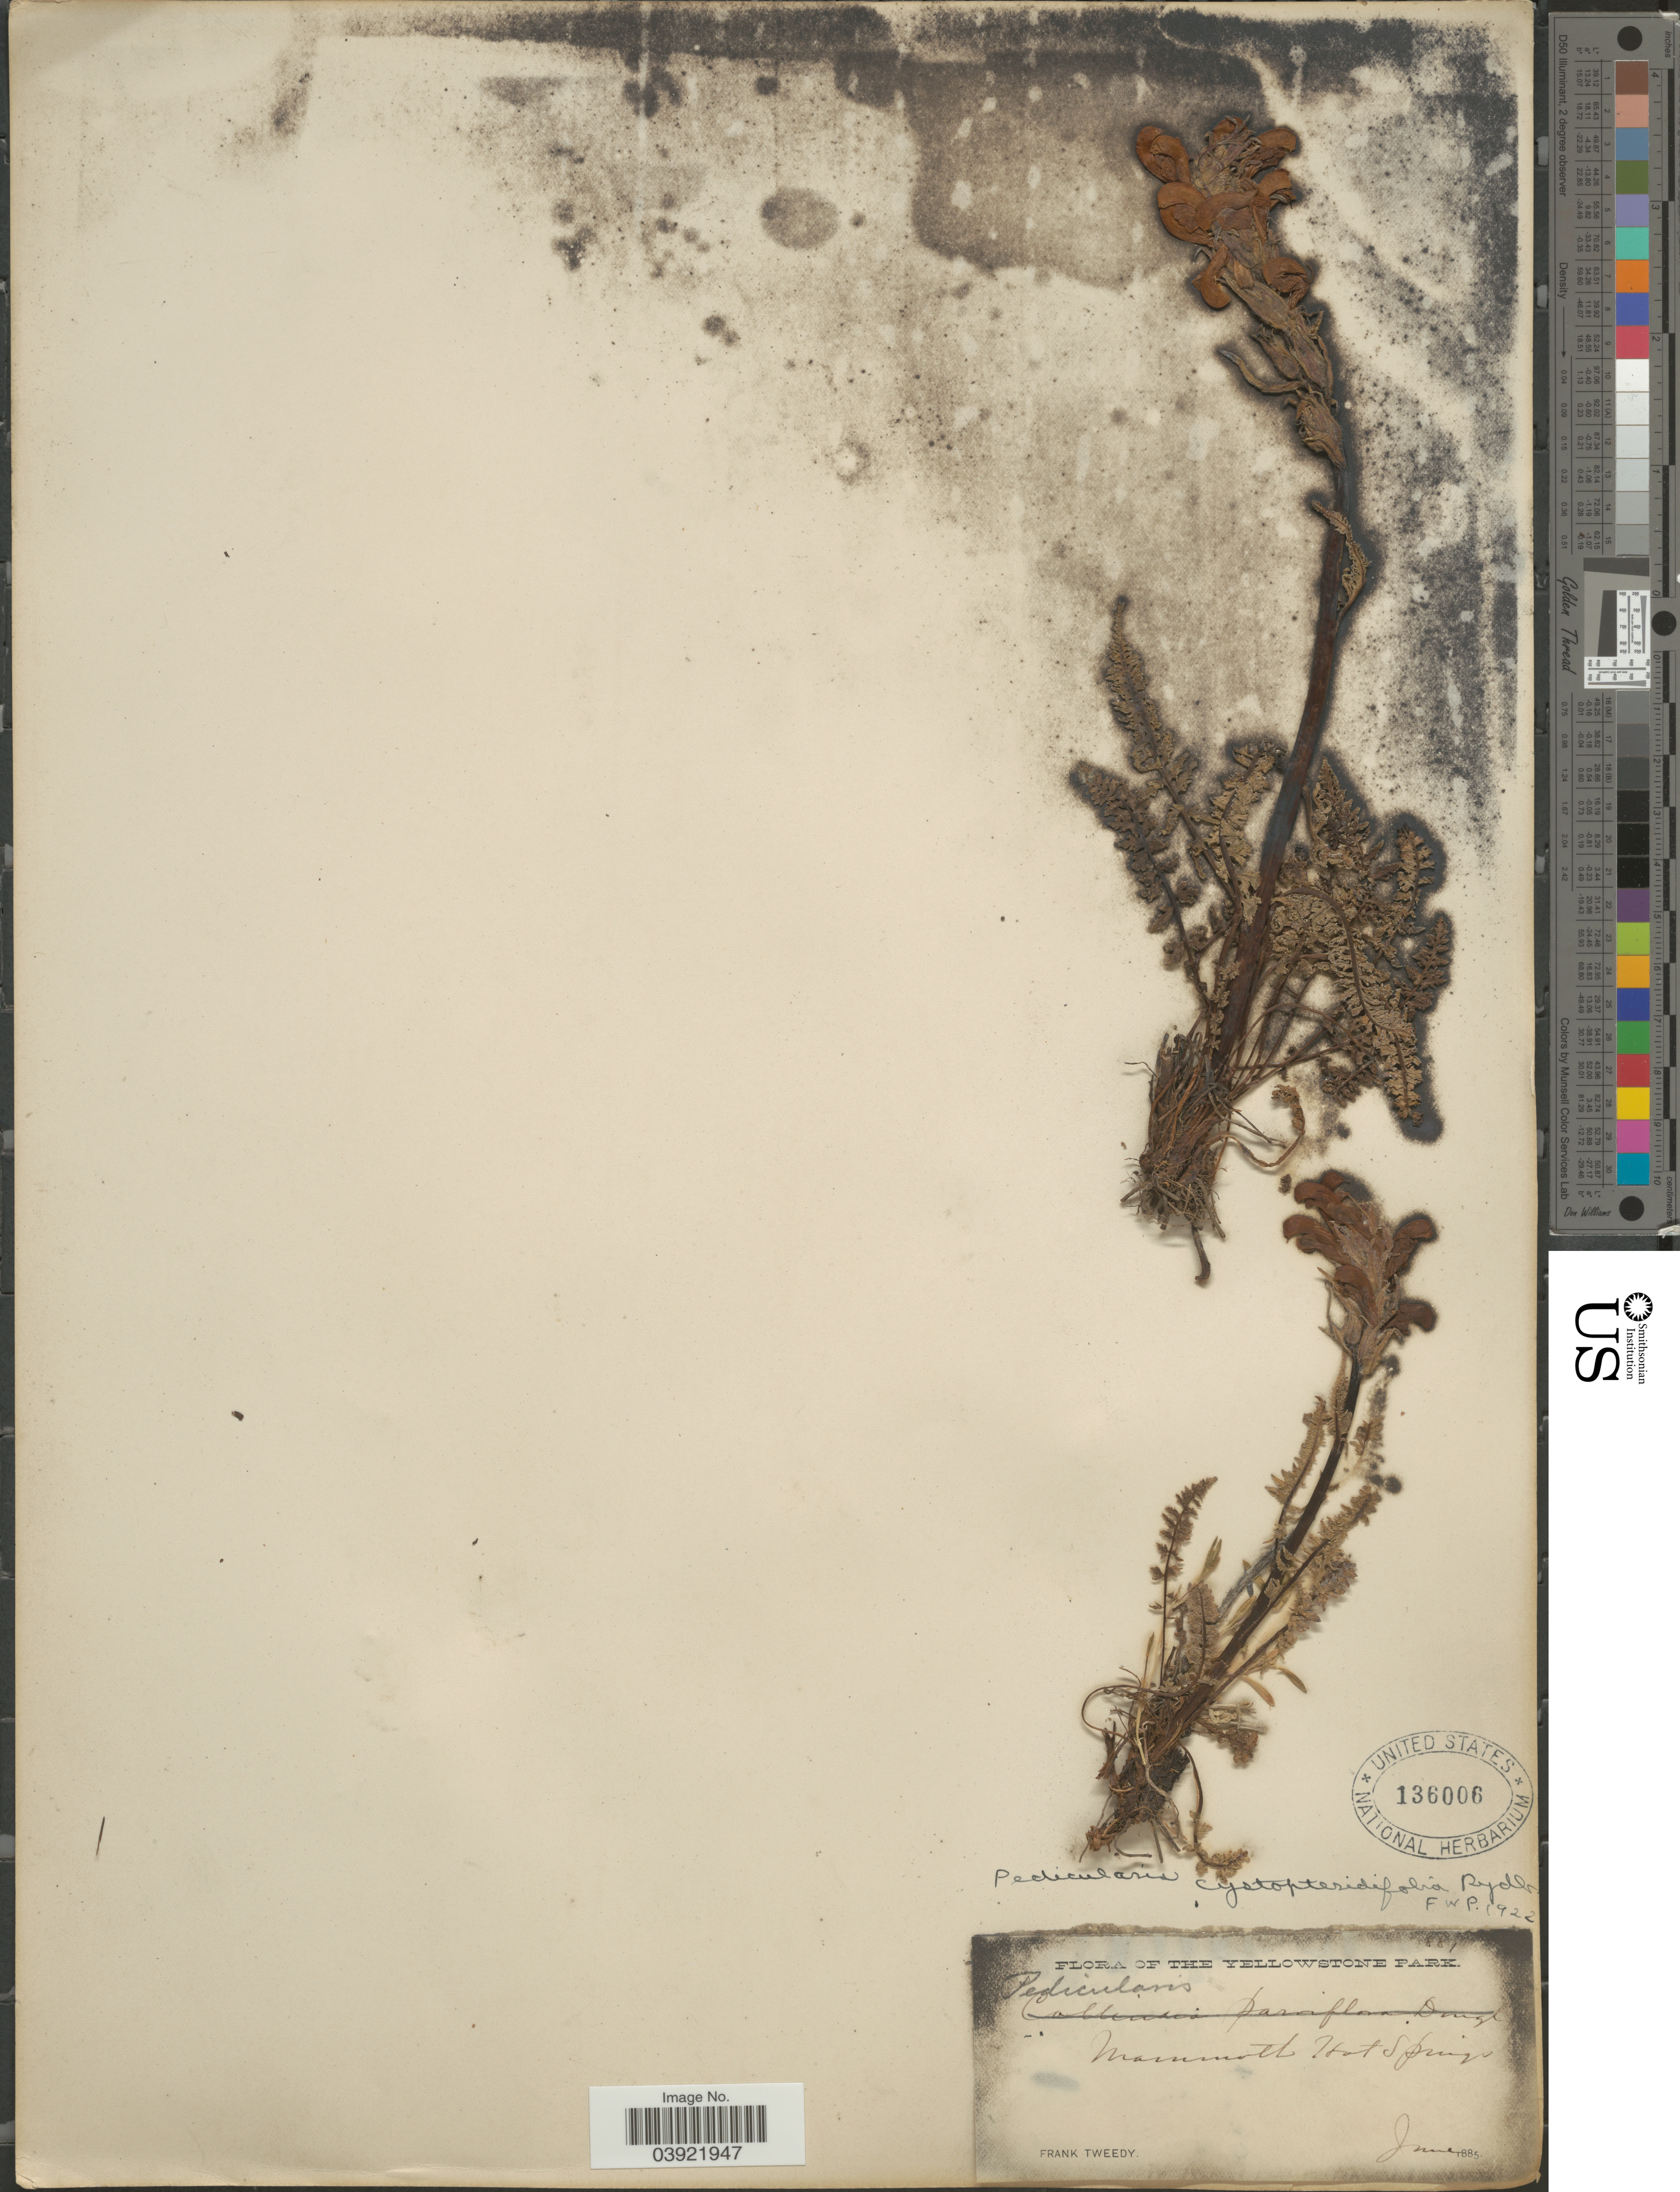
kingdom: Plantae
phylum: Tracheophyta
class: Magnoliopsida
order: Lamiales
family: Orobanchaceae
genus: Pedicularis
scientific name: Pedicularis cystopteridifolia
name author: Rydb.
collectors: F. Tweedy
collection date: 1885-06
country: United States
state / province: Wyoming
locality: The Yellowstone Park. Mammoth Hot Springs.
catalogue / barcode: US 136006